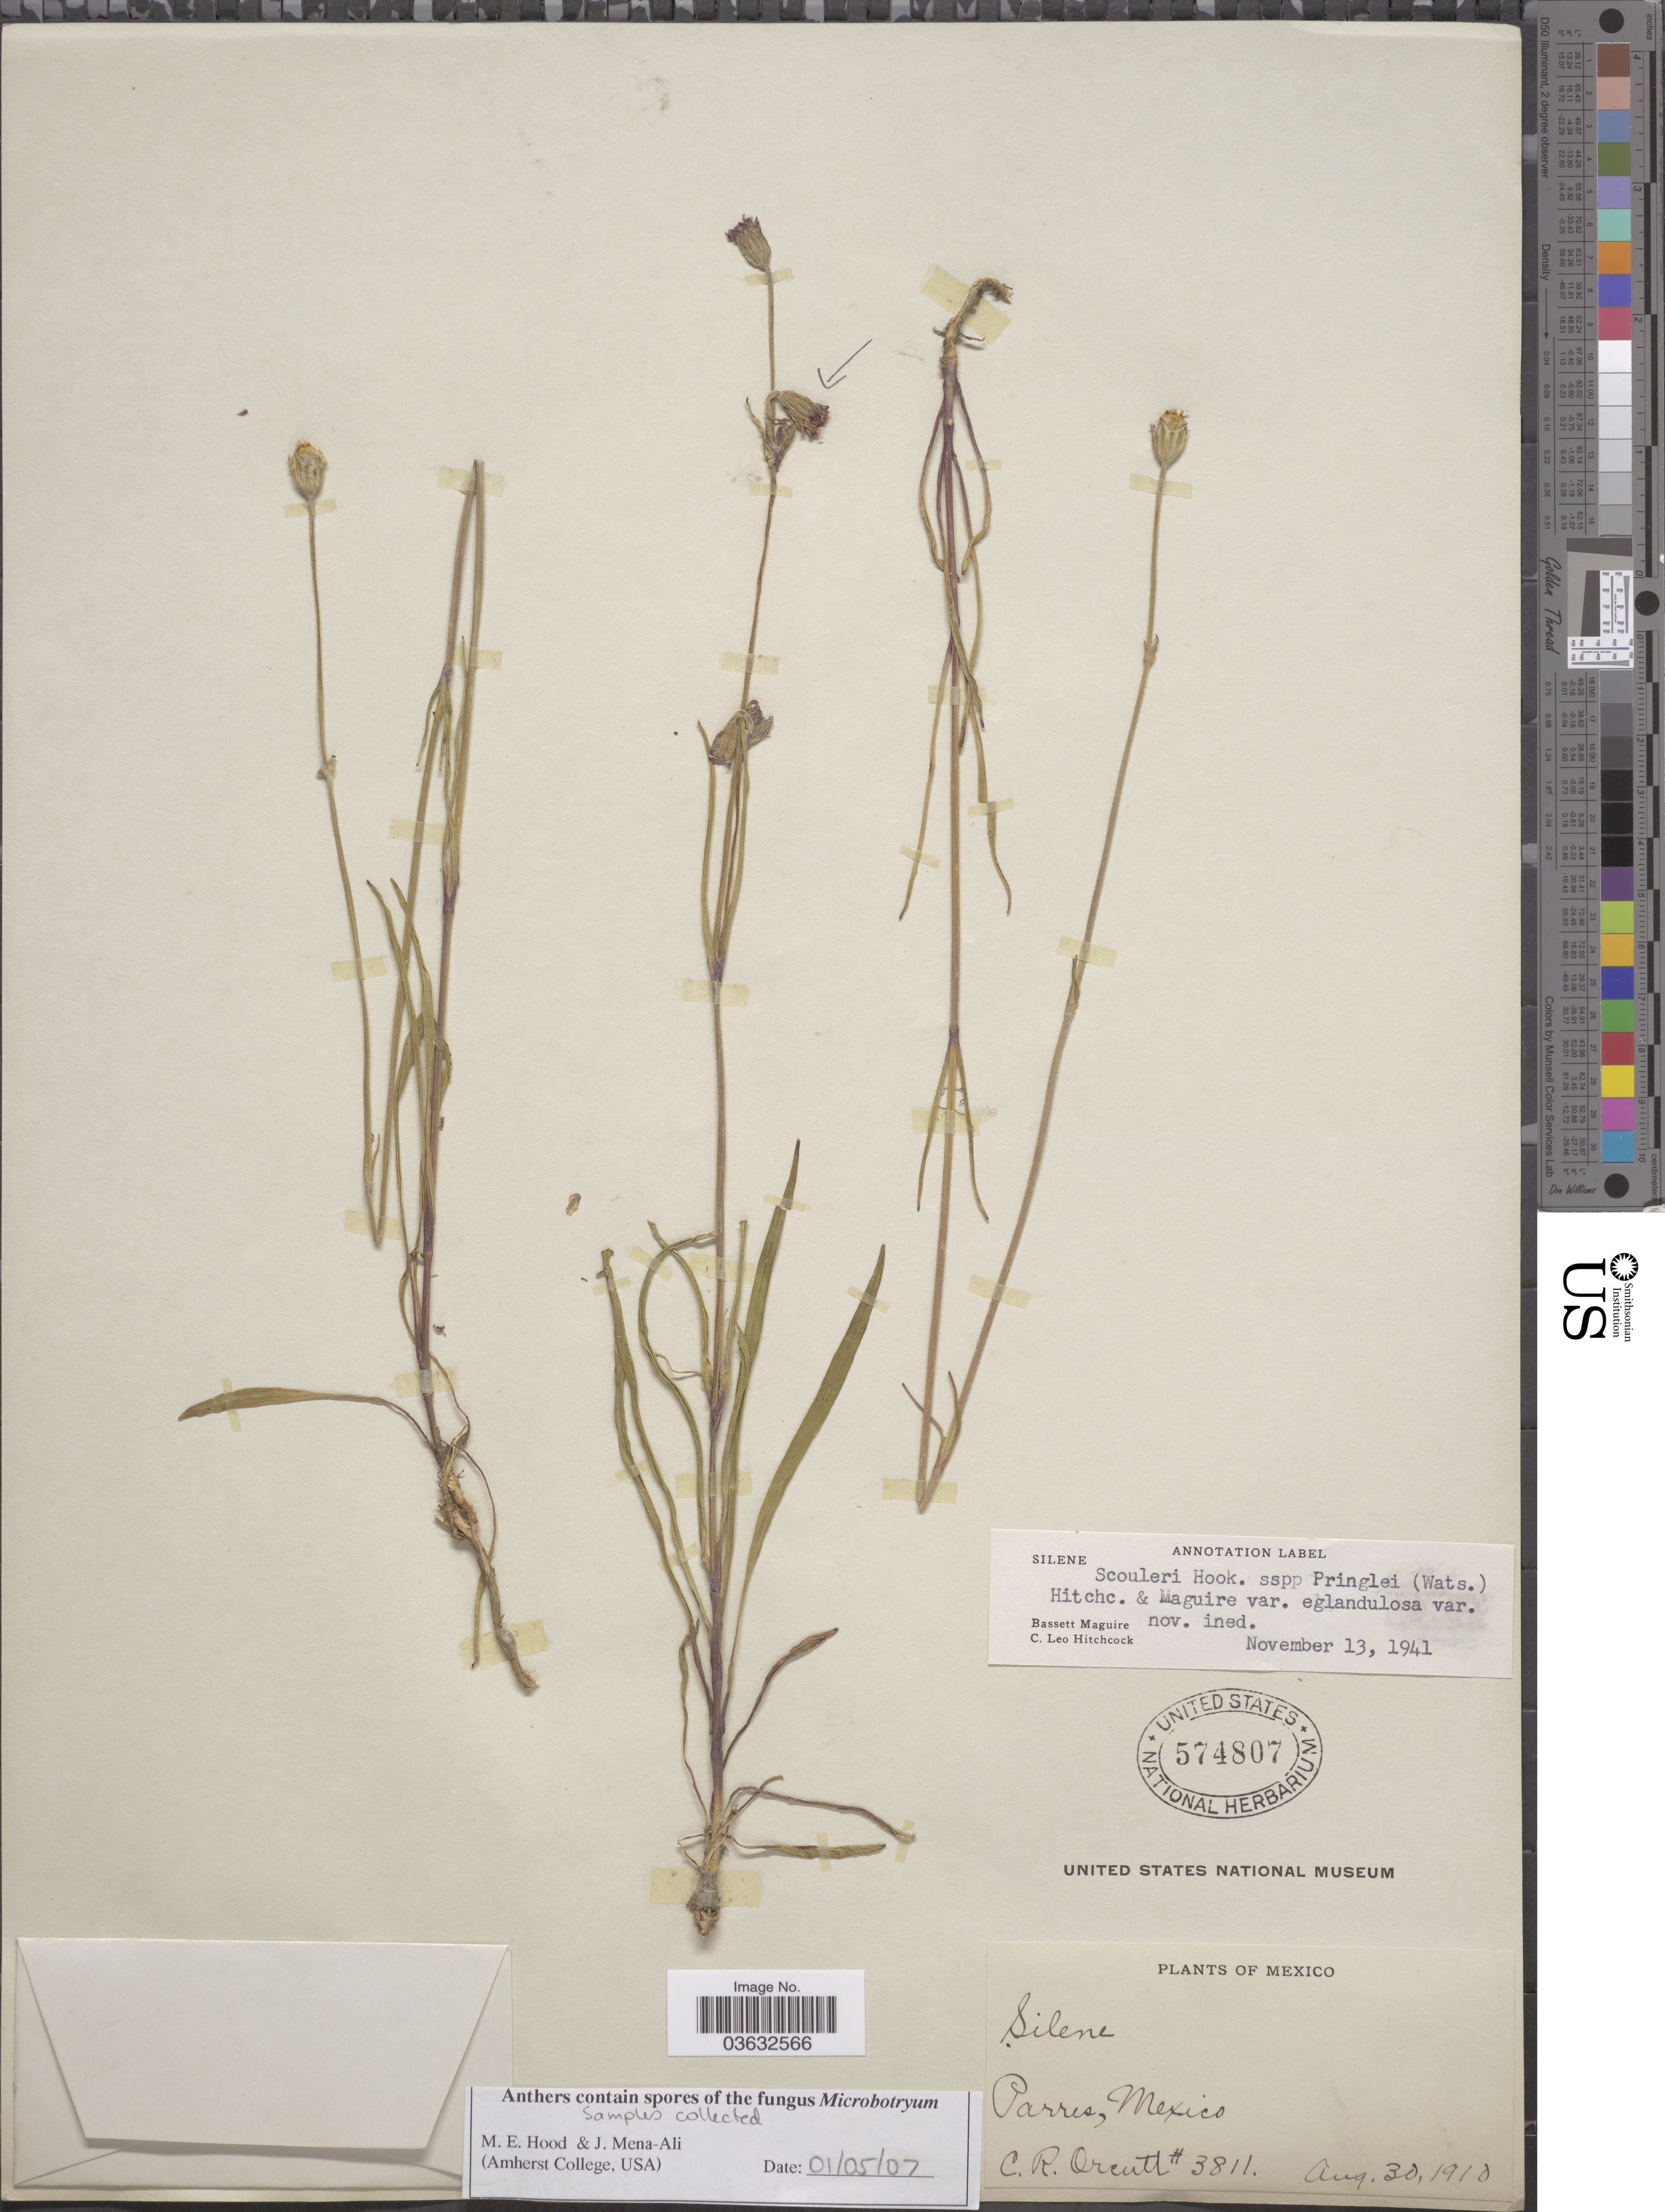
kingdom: Plantae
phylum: Tracheophyta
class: Magnoliopsida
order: Caryophyllales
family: Caryophyllaceae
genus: Silene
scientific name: Silene scouleri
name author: Hook.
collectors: C. R. Orcutt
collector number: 3811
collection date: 1910-08-30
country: Mexico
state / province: México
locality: Parres.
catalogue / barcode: US 574807